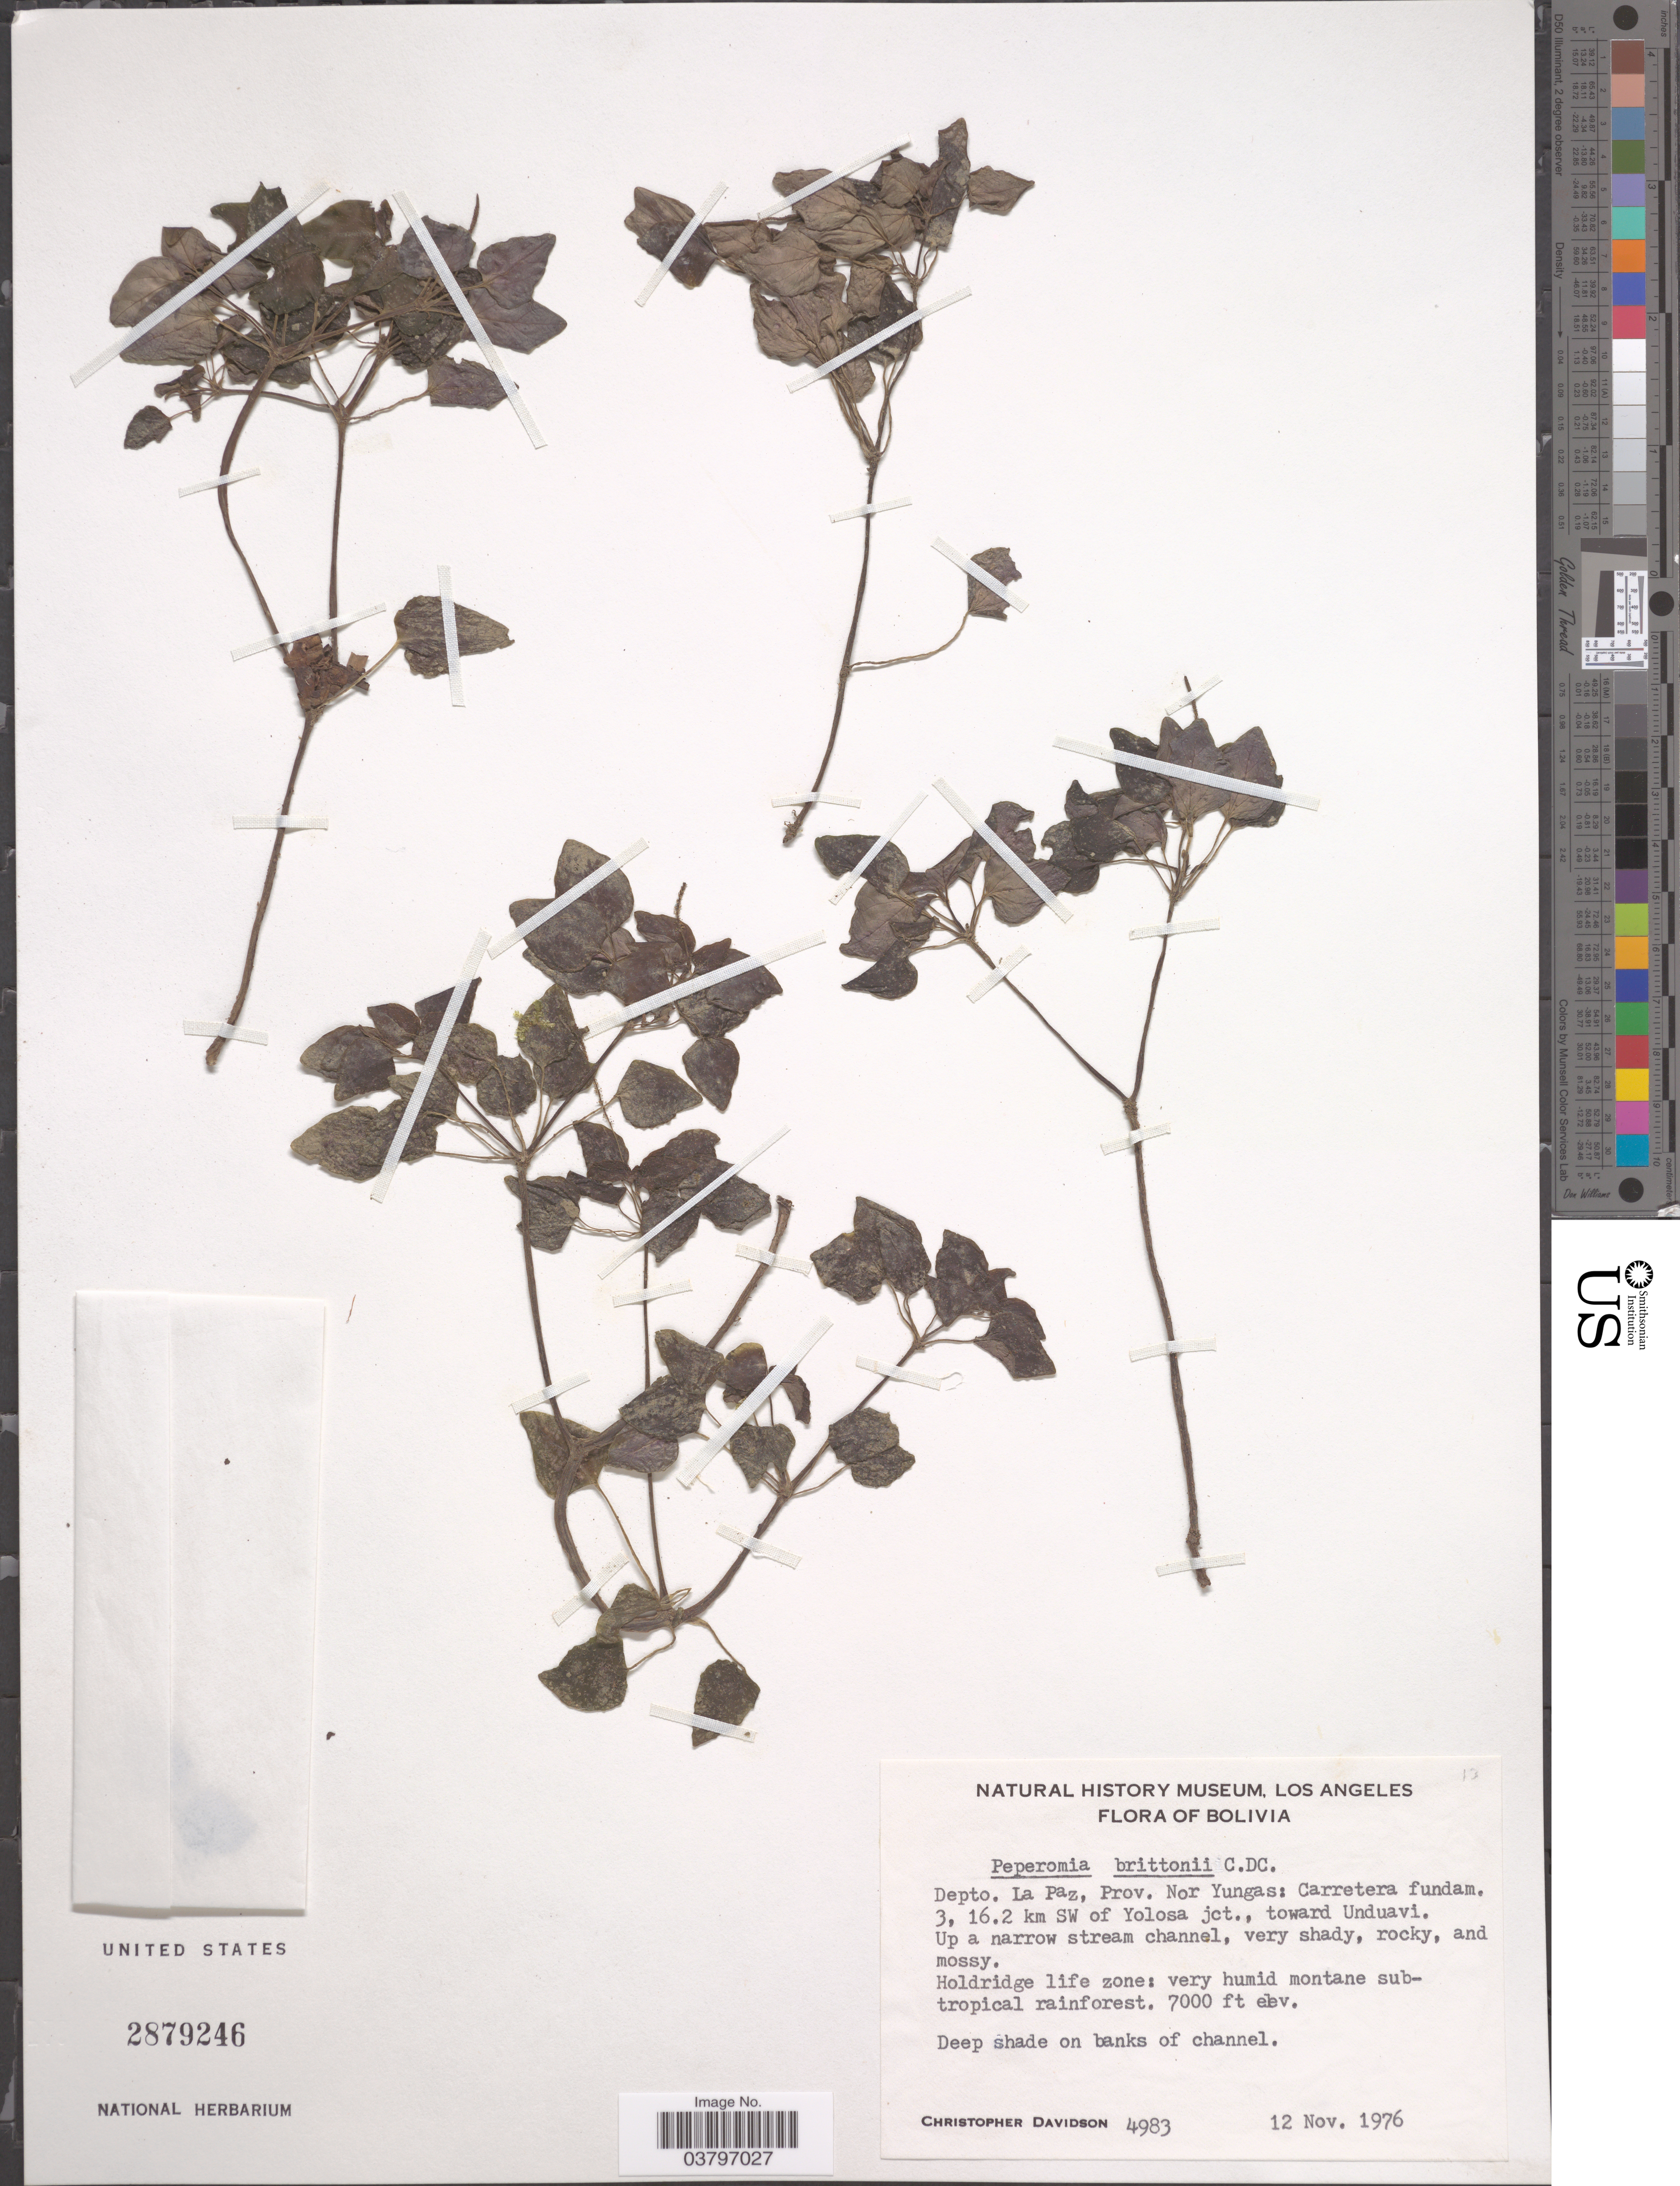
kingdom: Plantae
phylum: Tracheophyta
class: Magnoliopsida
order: Piperales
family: Piperaceae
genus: Peperomia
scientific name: Peperomia brittonii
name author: C. DC.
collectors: C. Davidson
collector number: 4983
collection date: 1976-11-12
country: Bolivia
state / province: La Paz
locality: Depto. La Paz, Prov. Nor Yungas: Carretera fundam. 3, 16.2 km SW of Yolosa jct., toward Unduavi.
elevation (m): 2134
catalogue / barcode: US 2879246